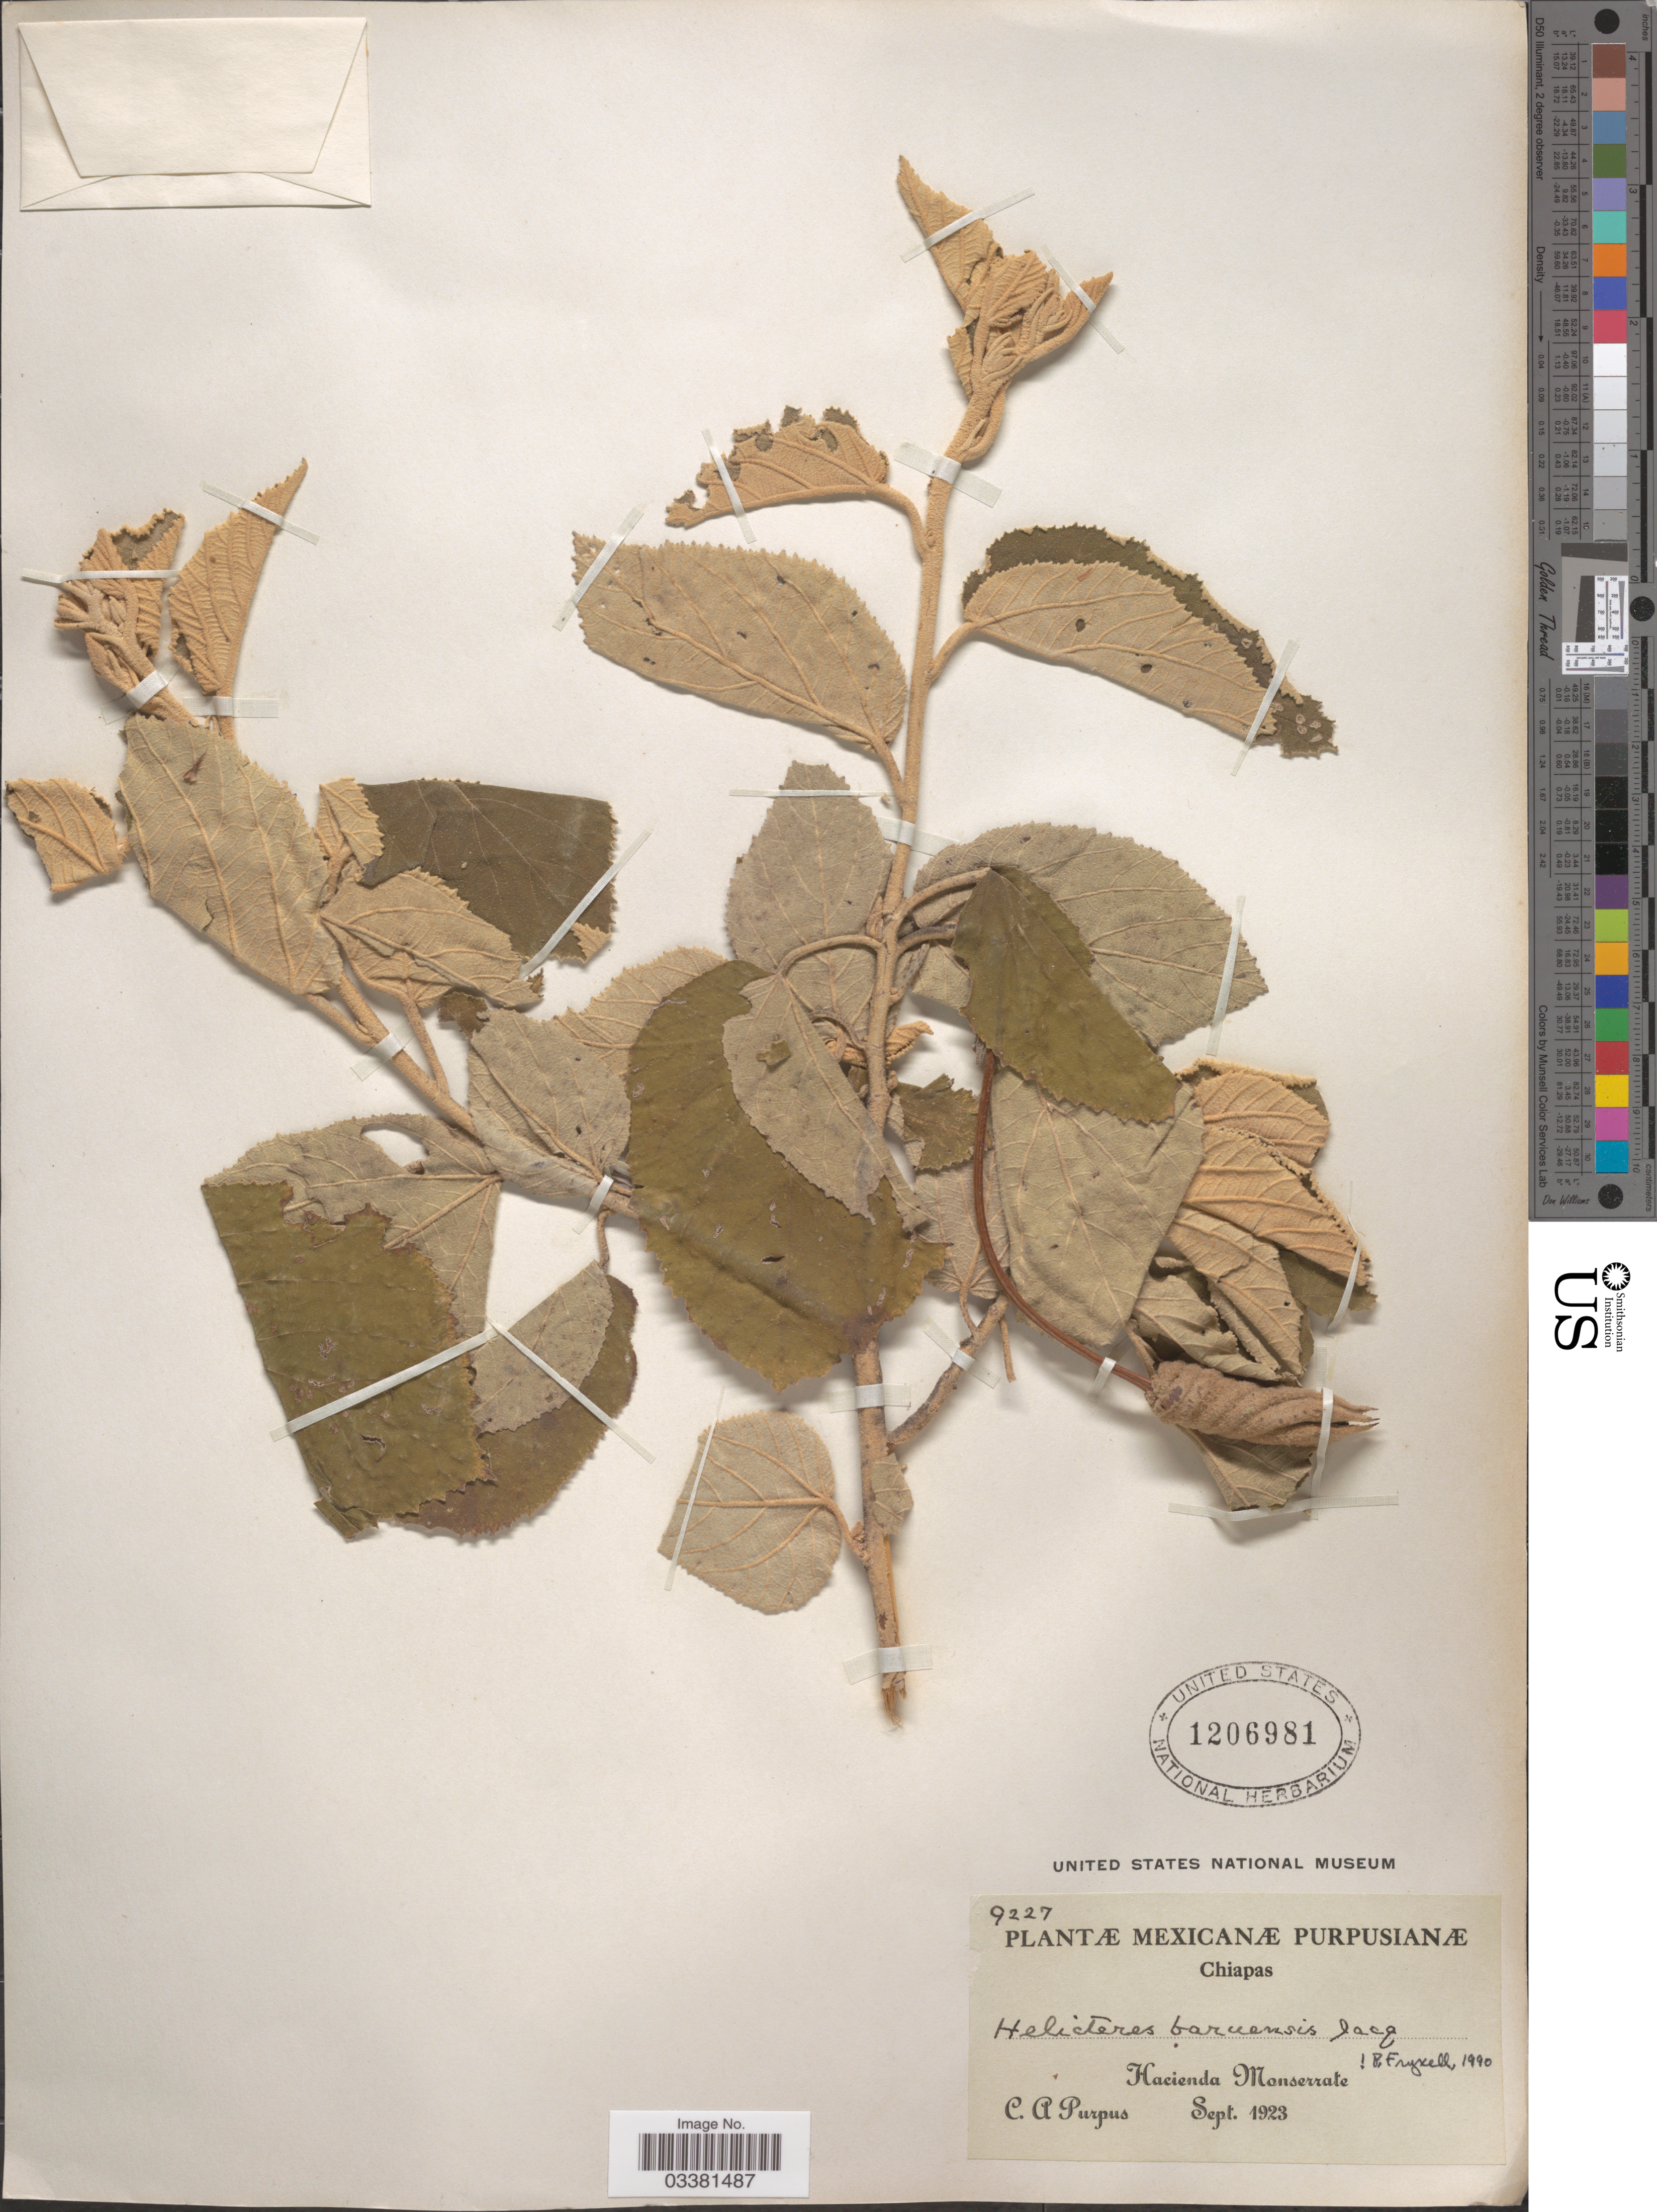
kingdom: Plantae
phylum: Tracheophyta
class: Magnoliopsida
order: Malvales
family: Malvaceae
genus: Helicteres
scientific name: Helicteres baruensis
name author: Jacq.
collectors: C. A. Purpus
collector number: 9227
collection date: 1923-09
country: Mexico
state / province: Chiapas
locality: Hacienda Monserrate.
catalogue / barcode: US 1206981